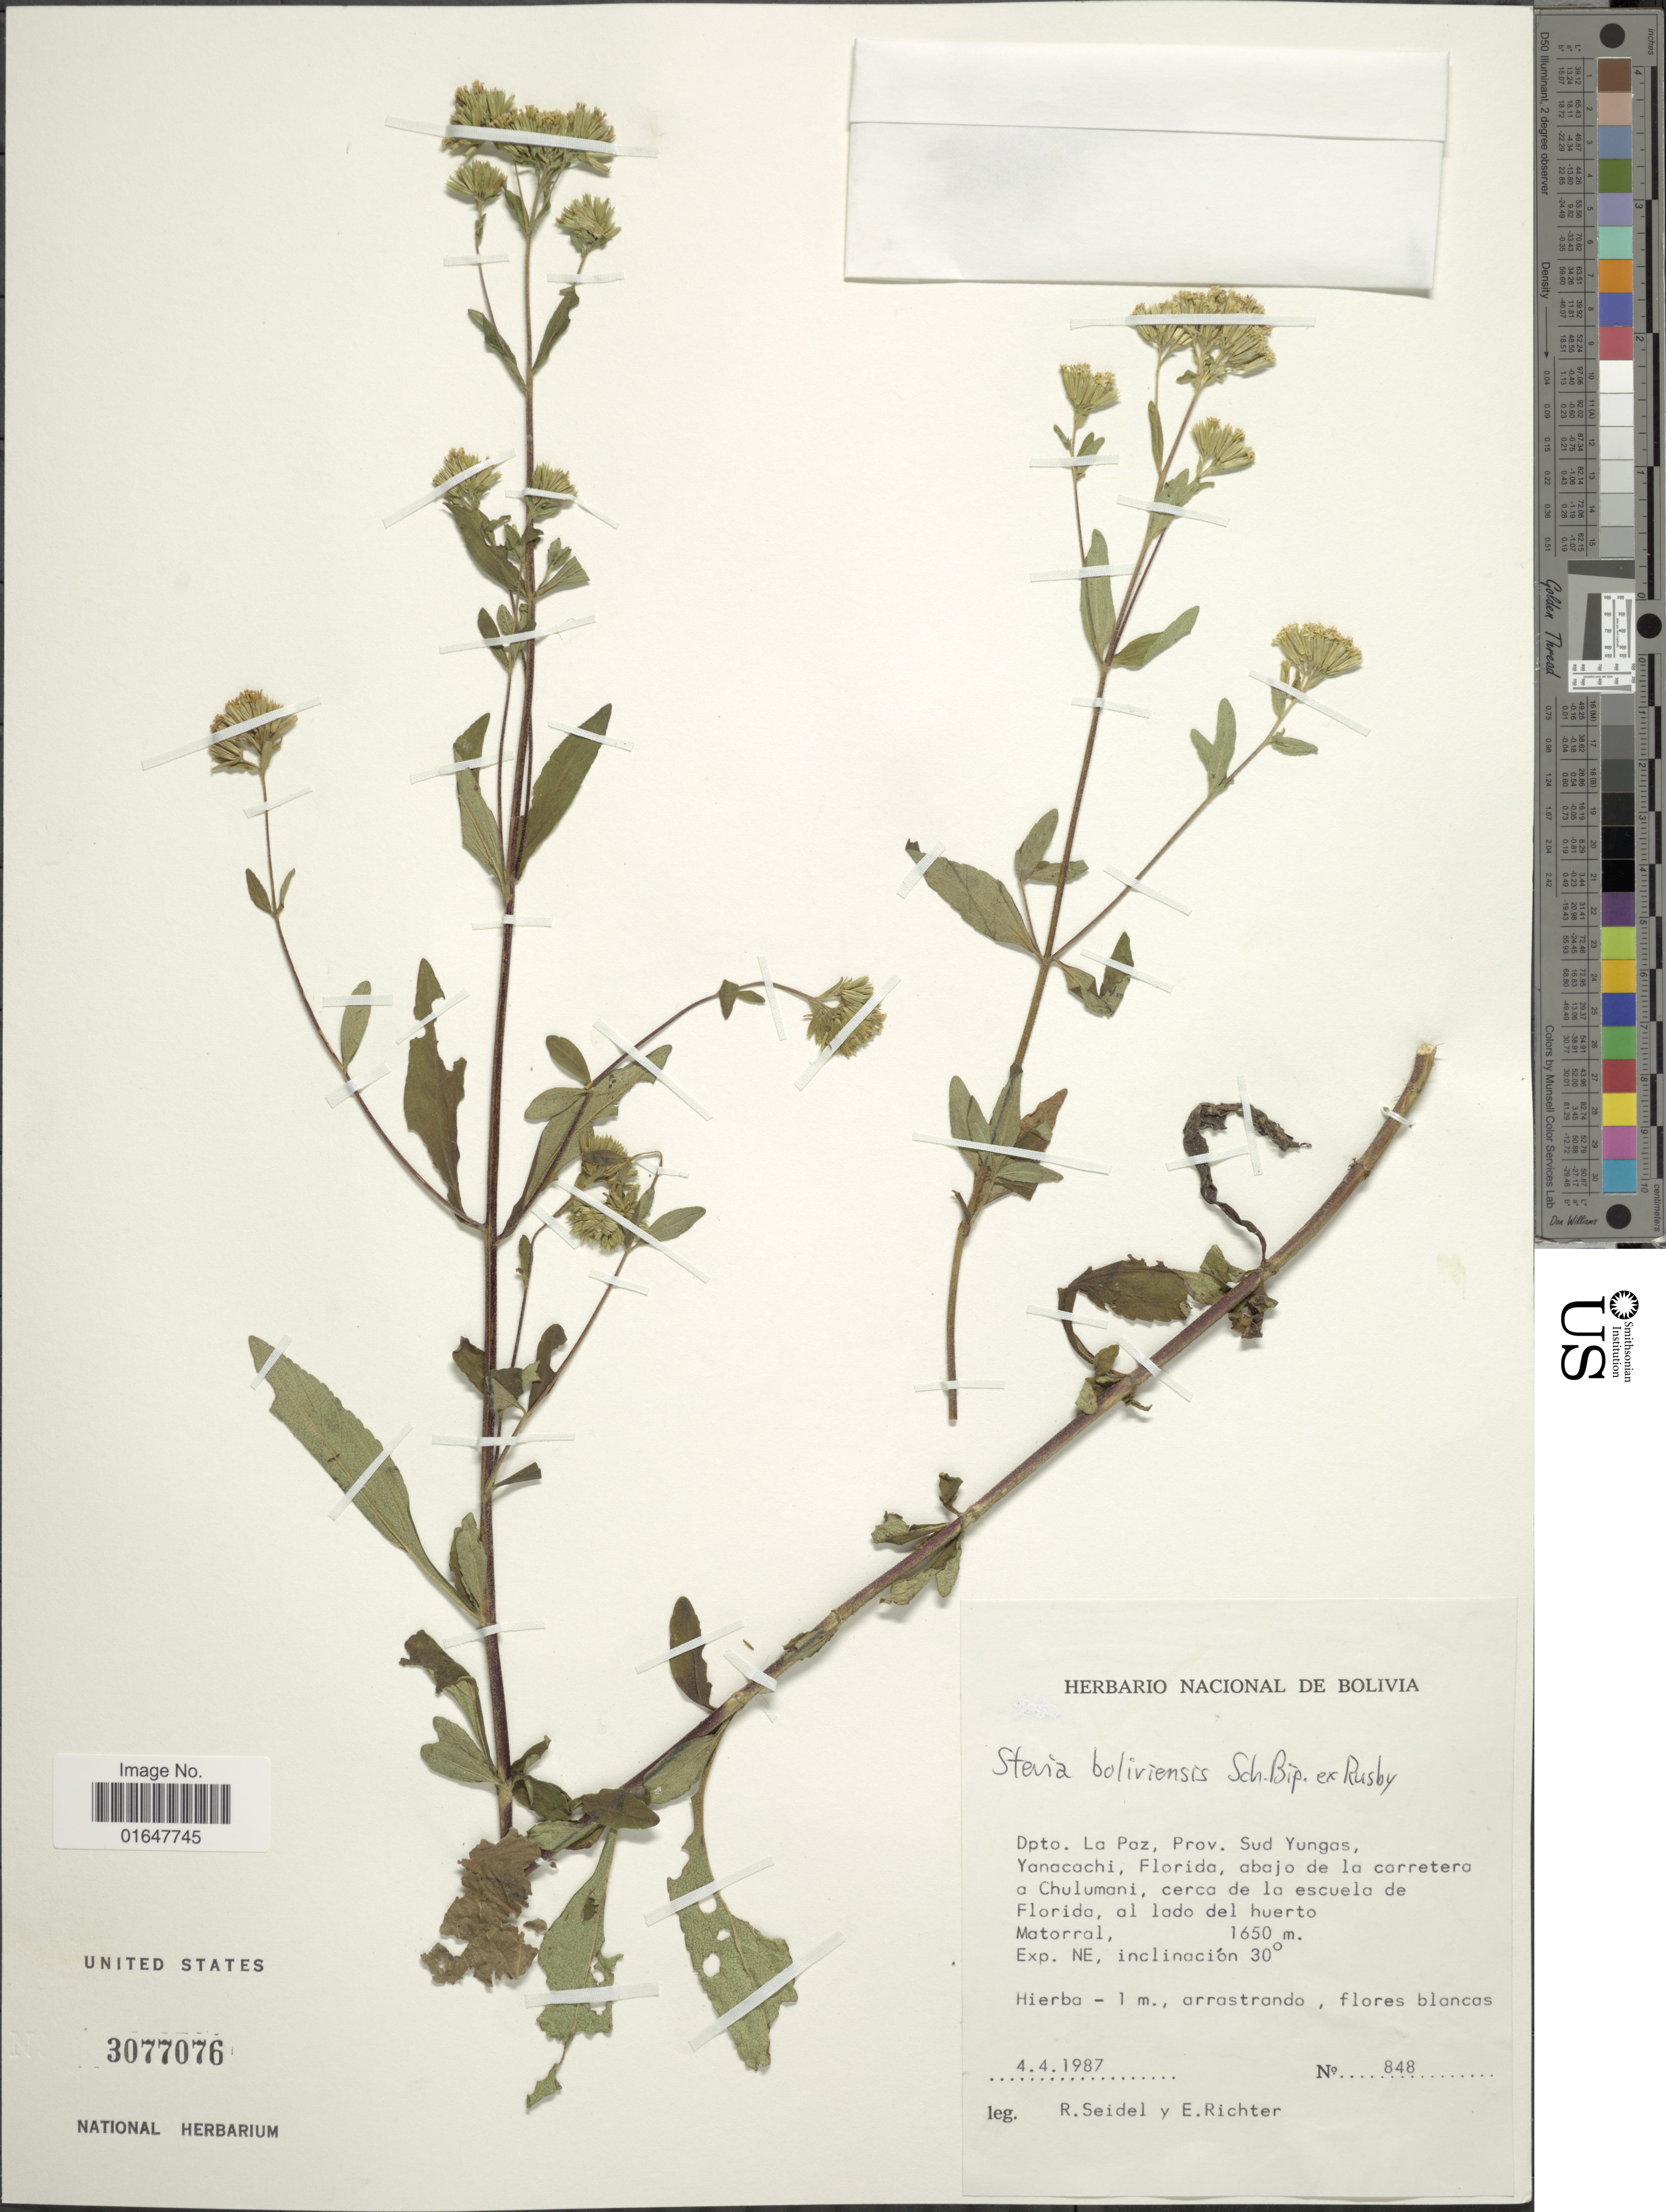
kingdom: Plantae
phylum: Tracheophyta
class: Magnoliopsida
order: Asterales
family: Asteraceae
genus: Stevia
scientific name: Stevia boliviensis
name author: Sch. Bip. ex Rusby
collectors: R. Seidel & E. Richter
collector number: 848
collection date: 1987-04-04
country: Bolivia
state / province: La Paz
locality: Prov. Sud Yungas, Yanacachi, Florida, abajo de la carretera a Chulumani, cerca de la escuela de Florida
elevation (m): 1650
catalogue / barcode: US 3077076